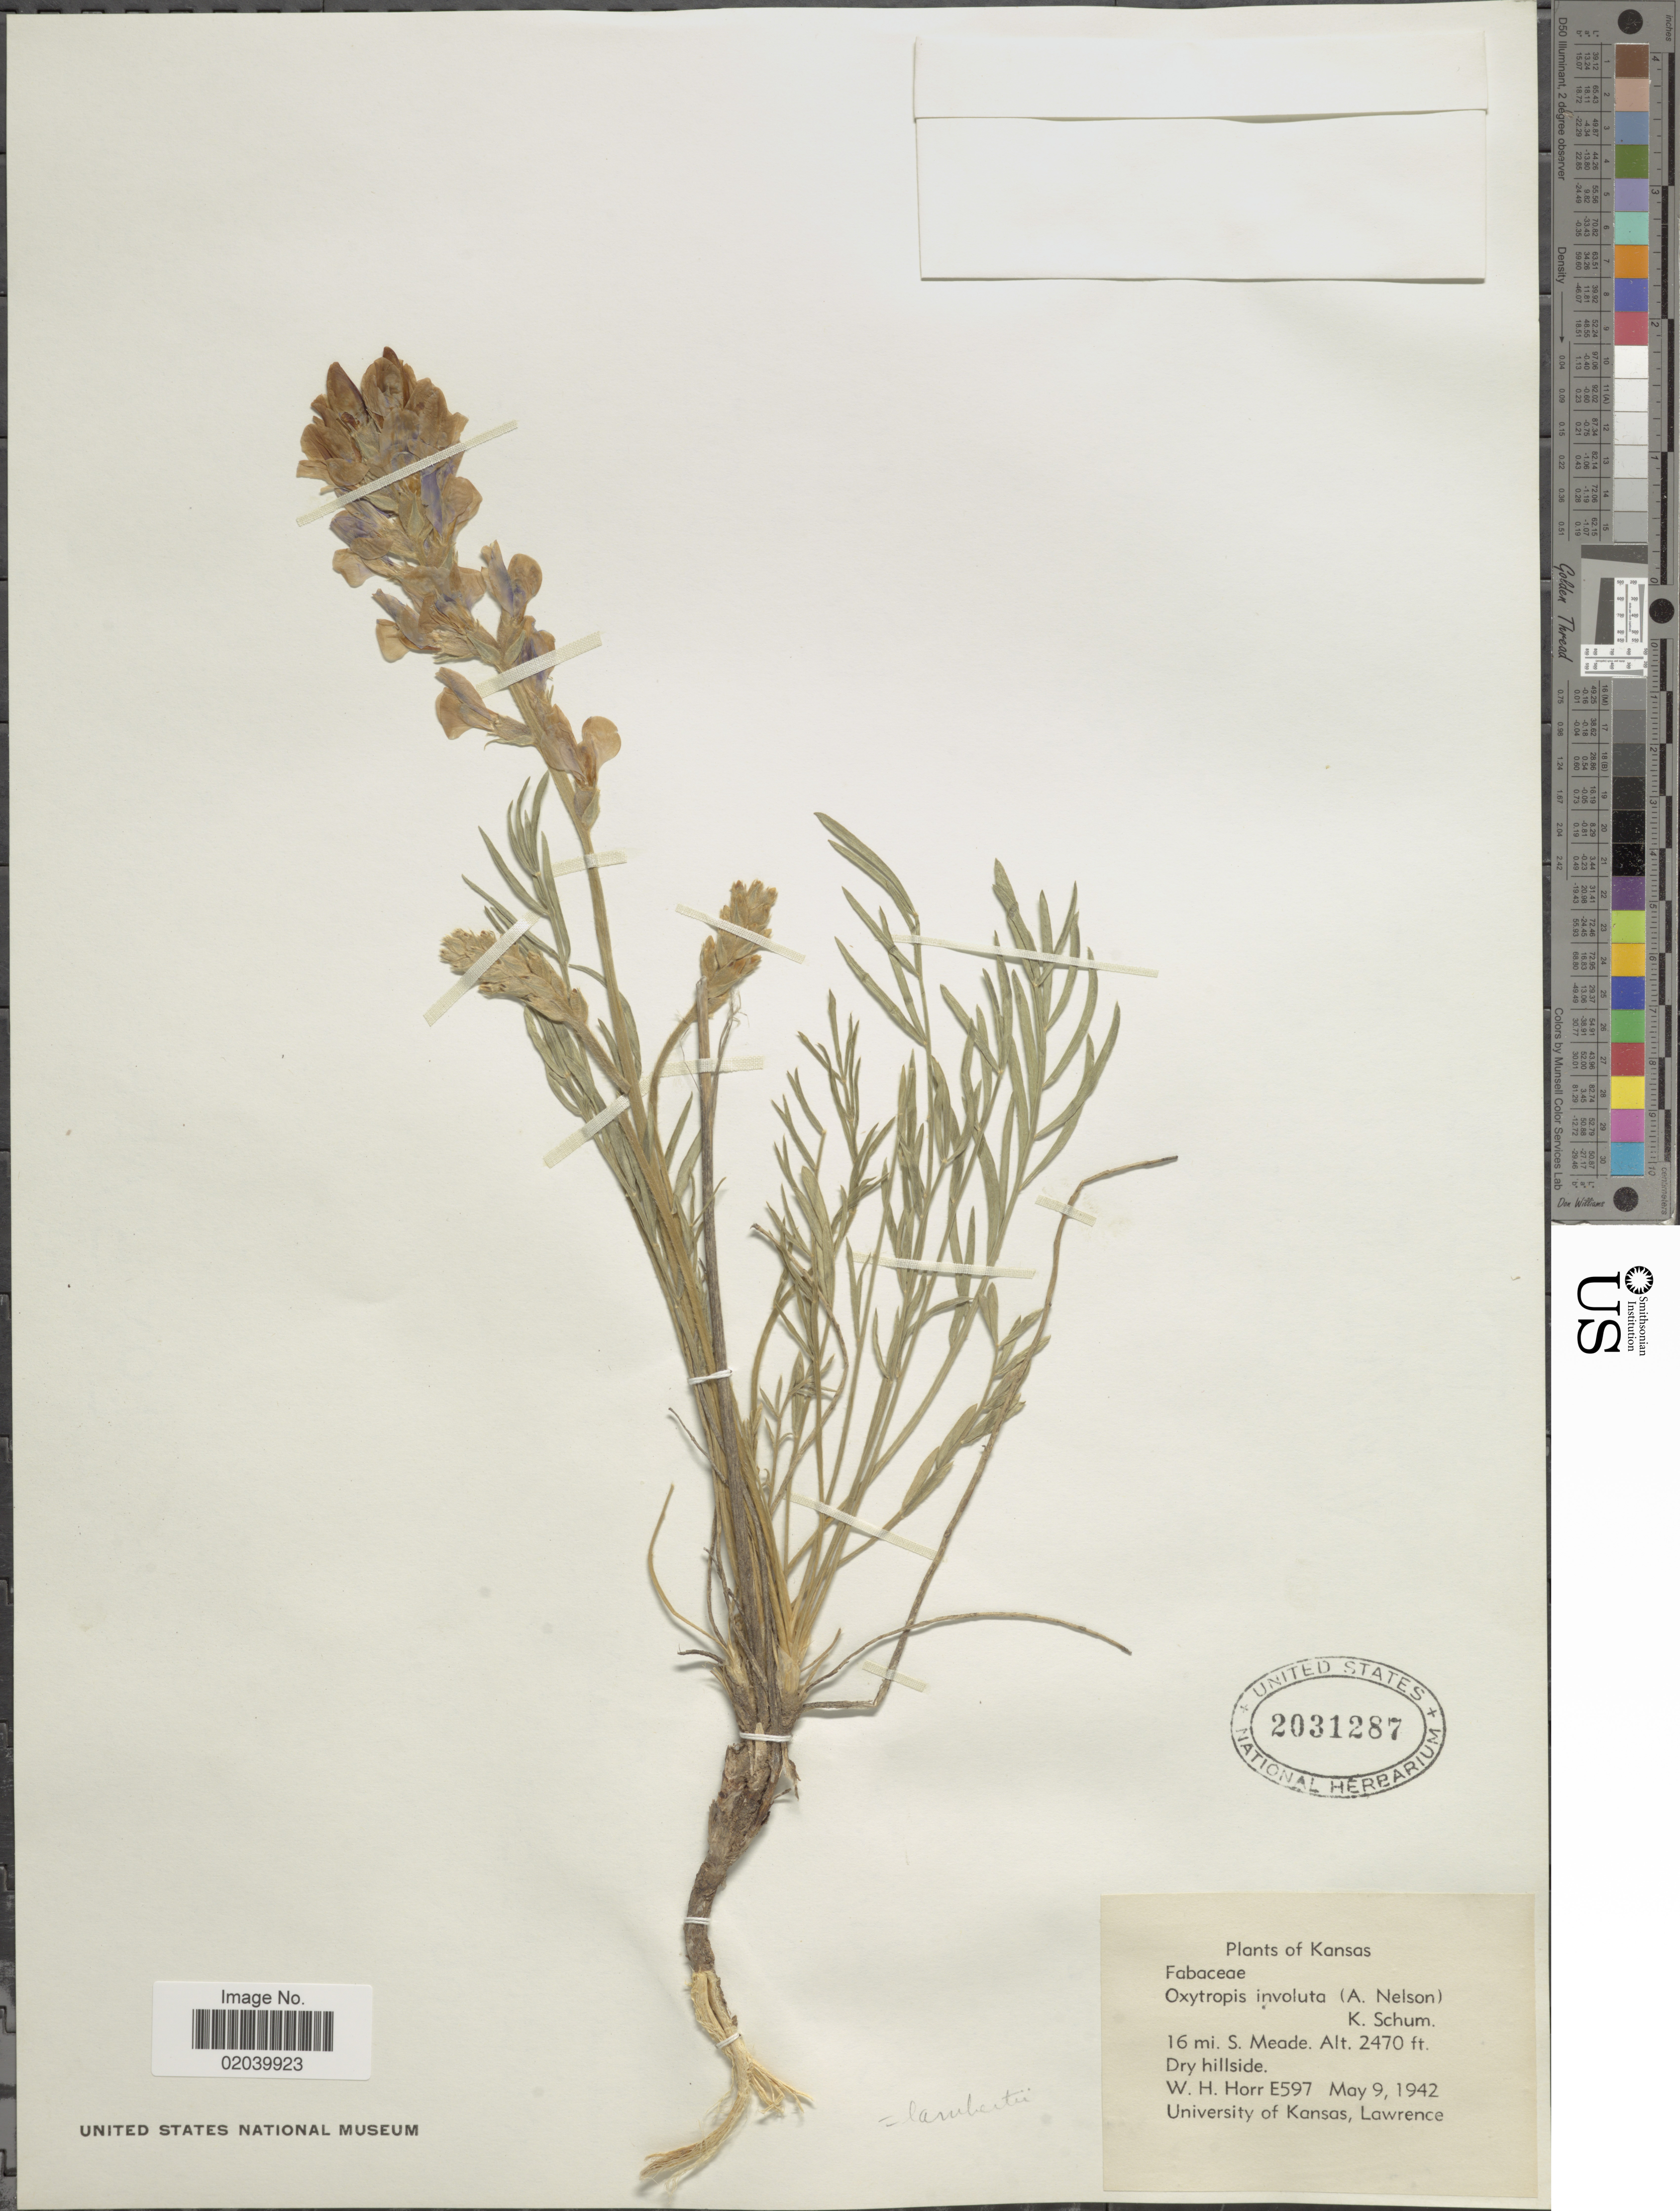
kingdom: Plantae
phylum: Tracheophyta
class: Magnoliopsida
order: Fabales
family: Fabaceae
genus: Oxytropis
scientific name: Oxytropis lambertii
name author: Pursh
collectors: W. H. Horr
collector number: E597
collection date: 1942-05-09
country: United States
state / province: Kansas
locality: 16 mi. S. Meade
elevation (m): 753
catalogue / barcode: US 2031287